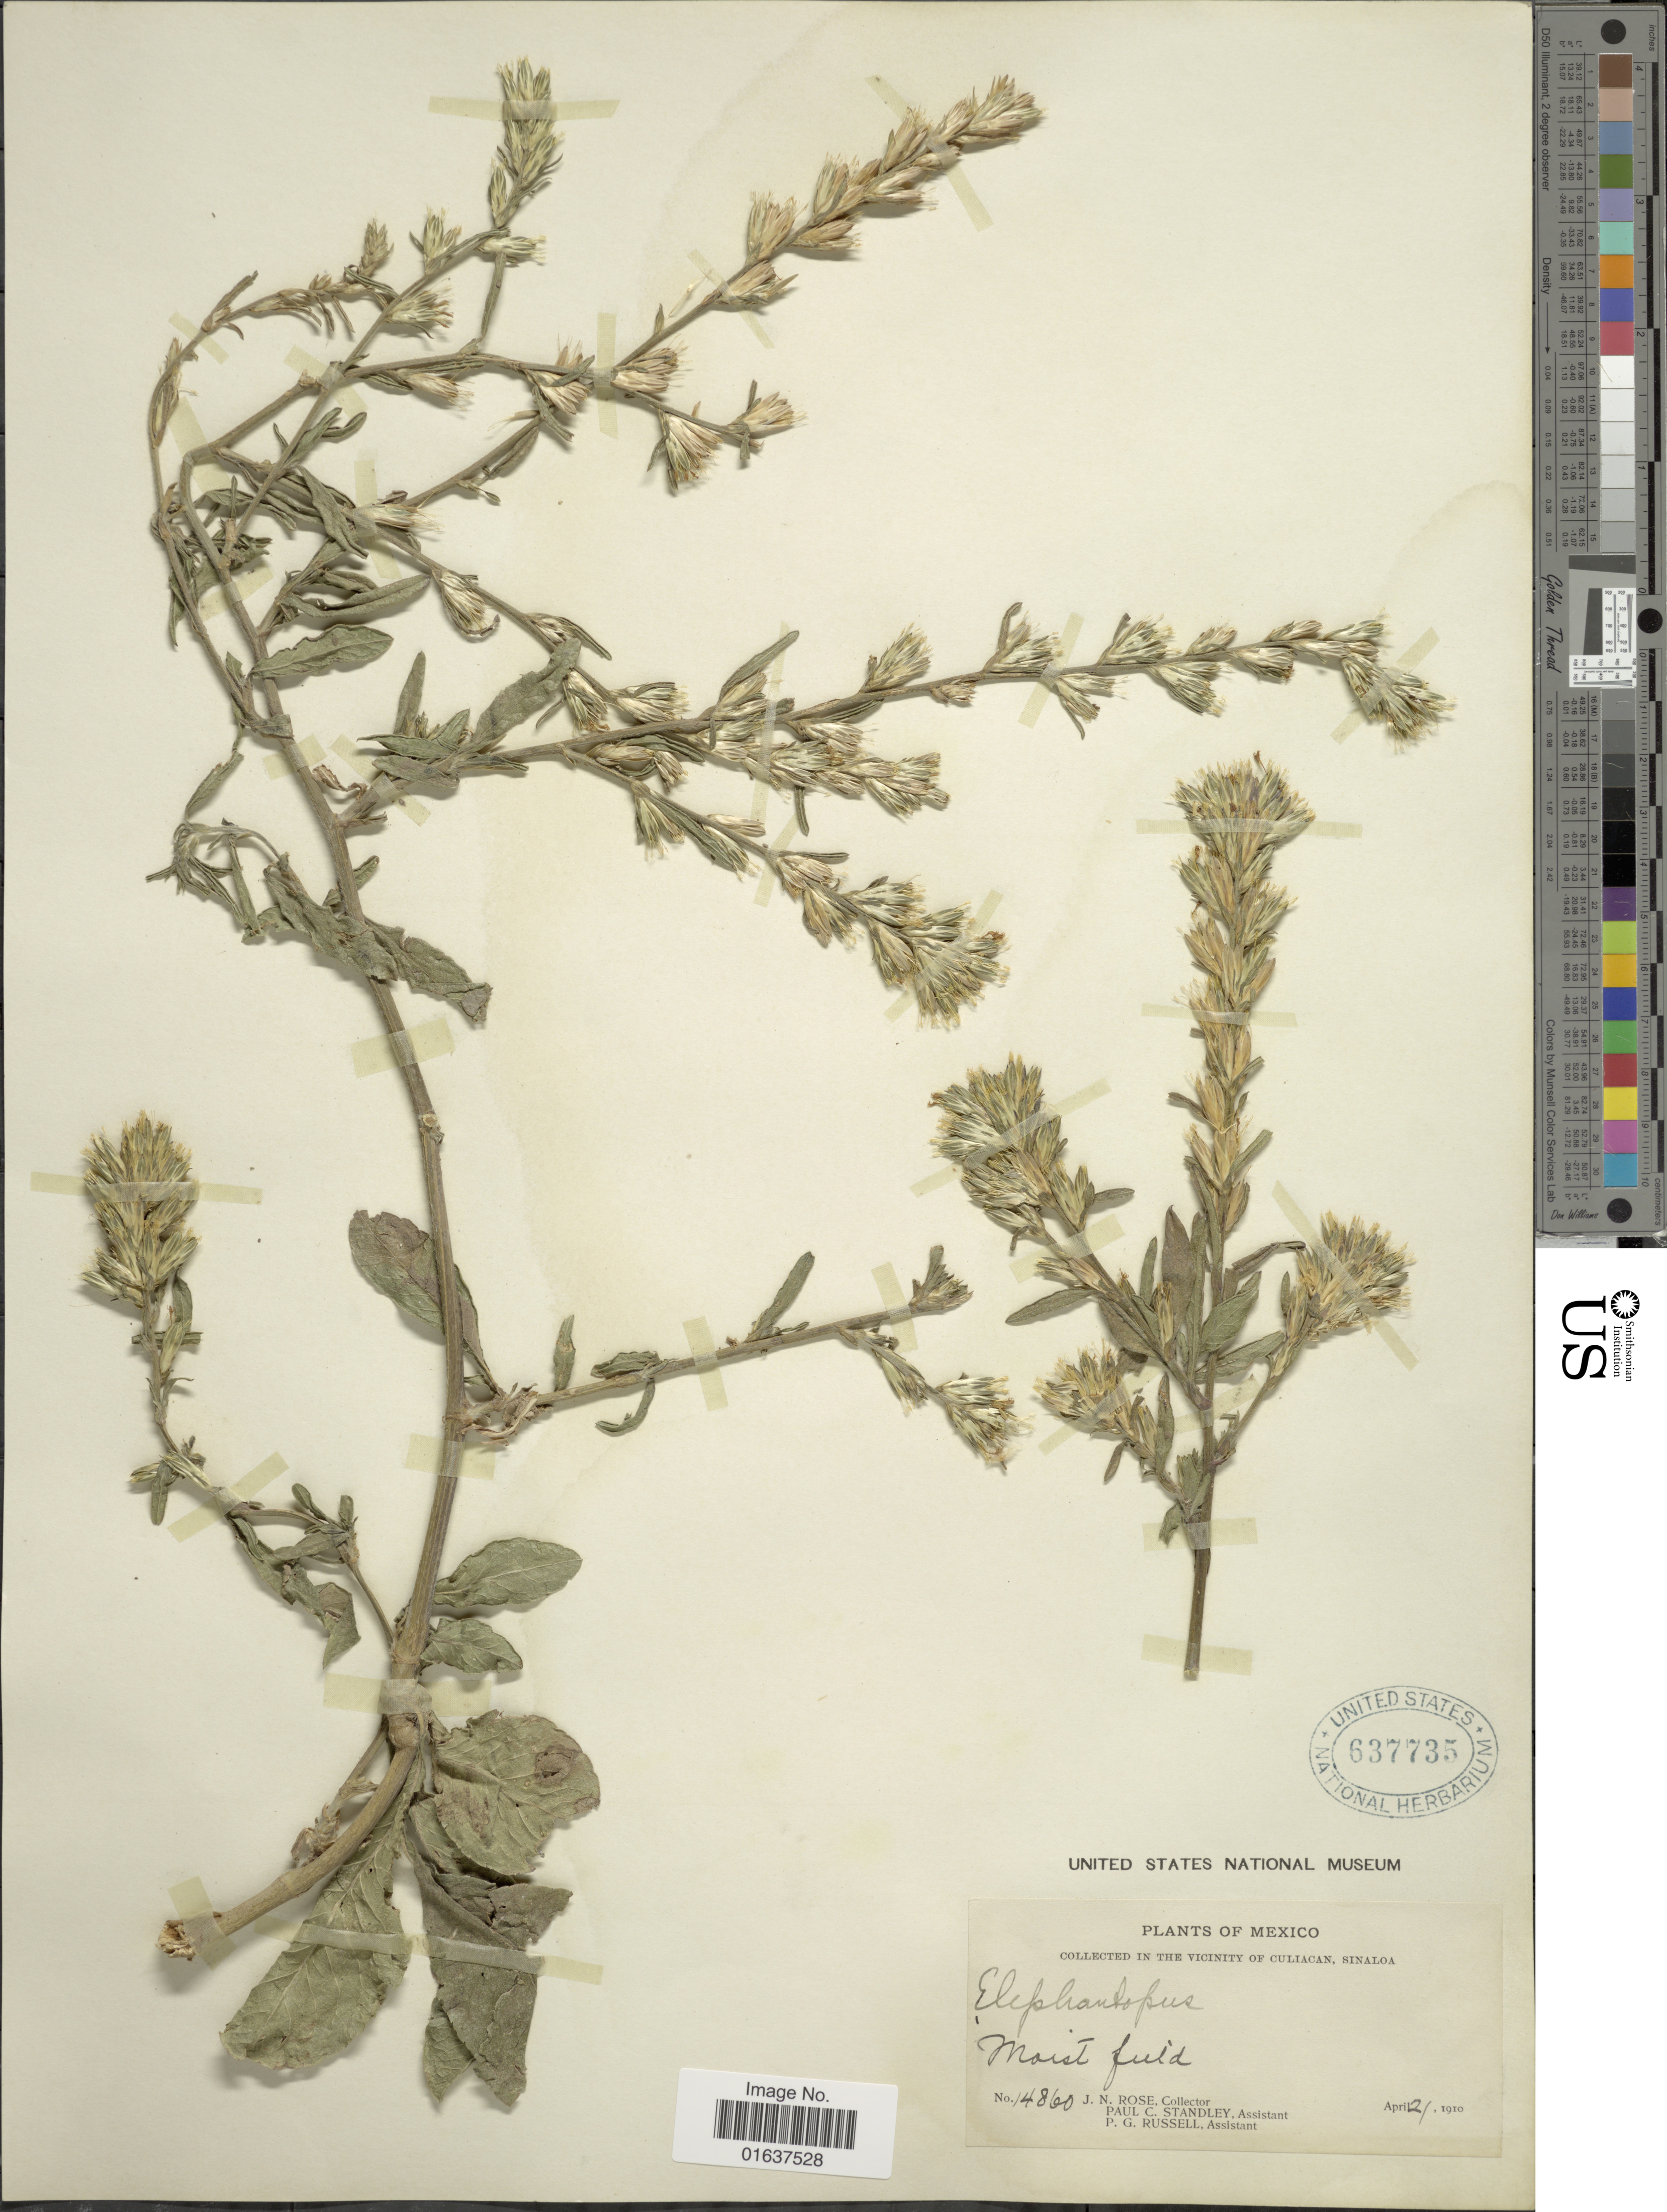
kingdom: Plantae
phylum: Tracheophyta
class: Magnoliopsida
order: Asterales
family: Asteraceae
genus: Pseudelephantopus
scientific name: Pseudelephantopus spicatus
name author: (Juss. ex Aubl.) C.F. Baker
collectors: J. N. Rose, P. C. Standley & P. G. Russell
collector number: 14860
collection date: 1910-04-21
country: Mexico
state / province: Sinaloa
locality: In the Vicinity of Culiacan, Sinaloa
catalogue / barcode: US 637735